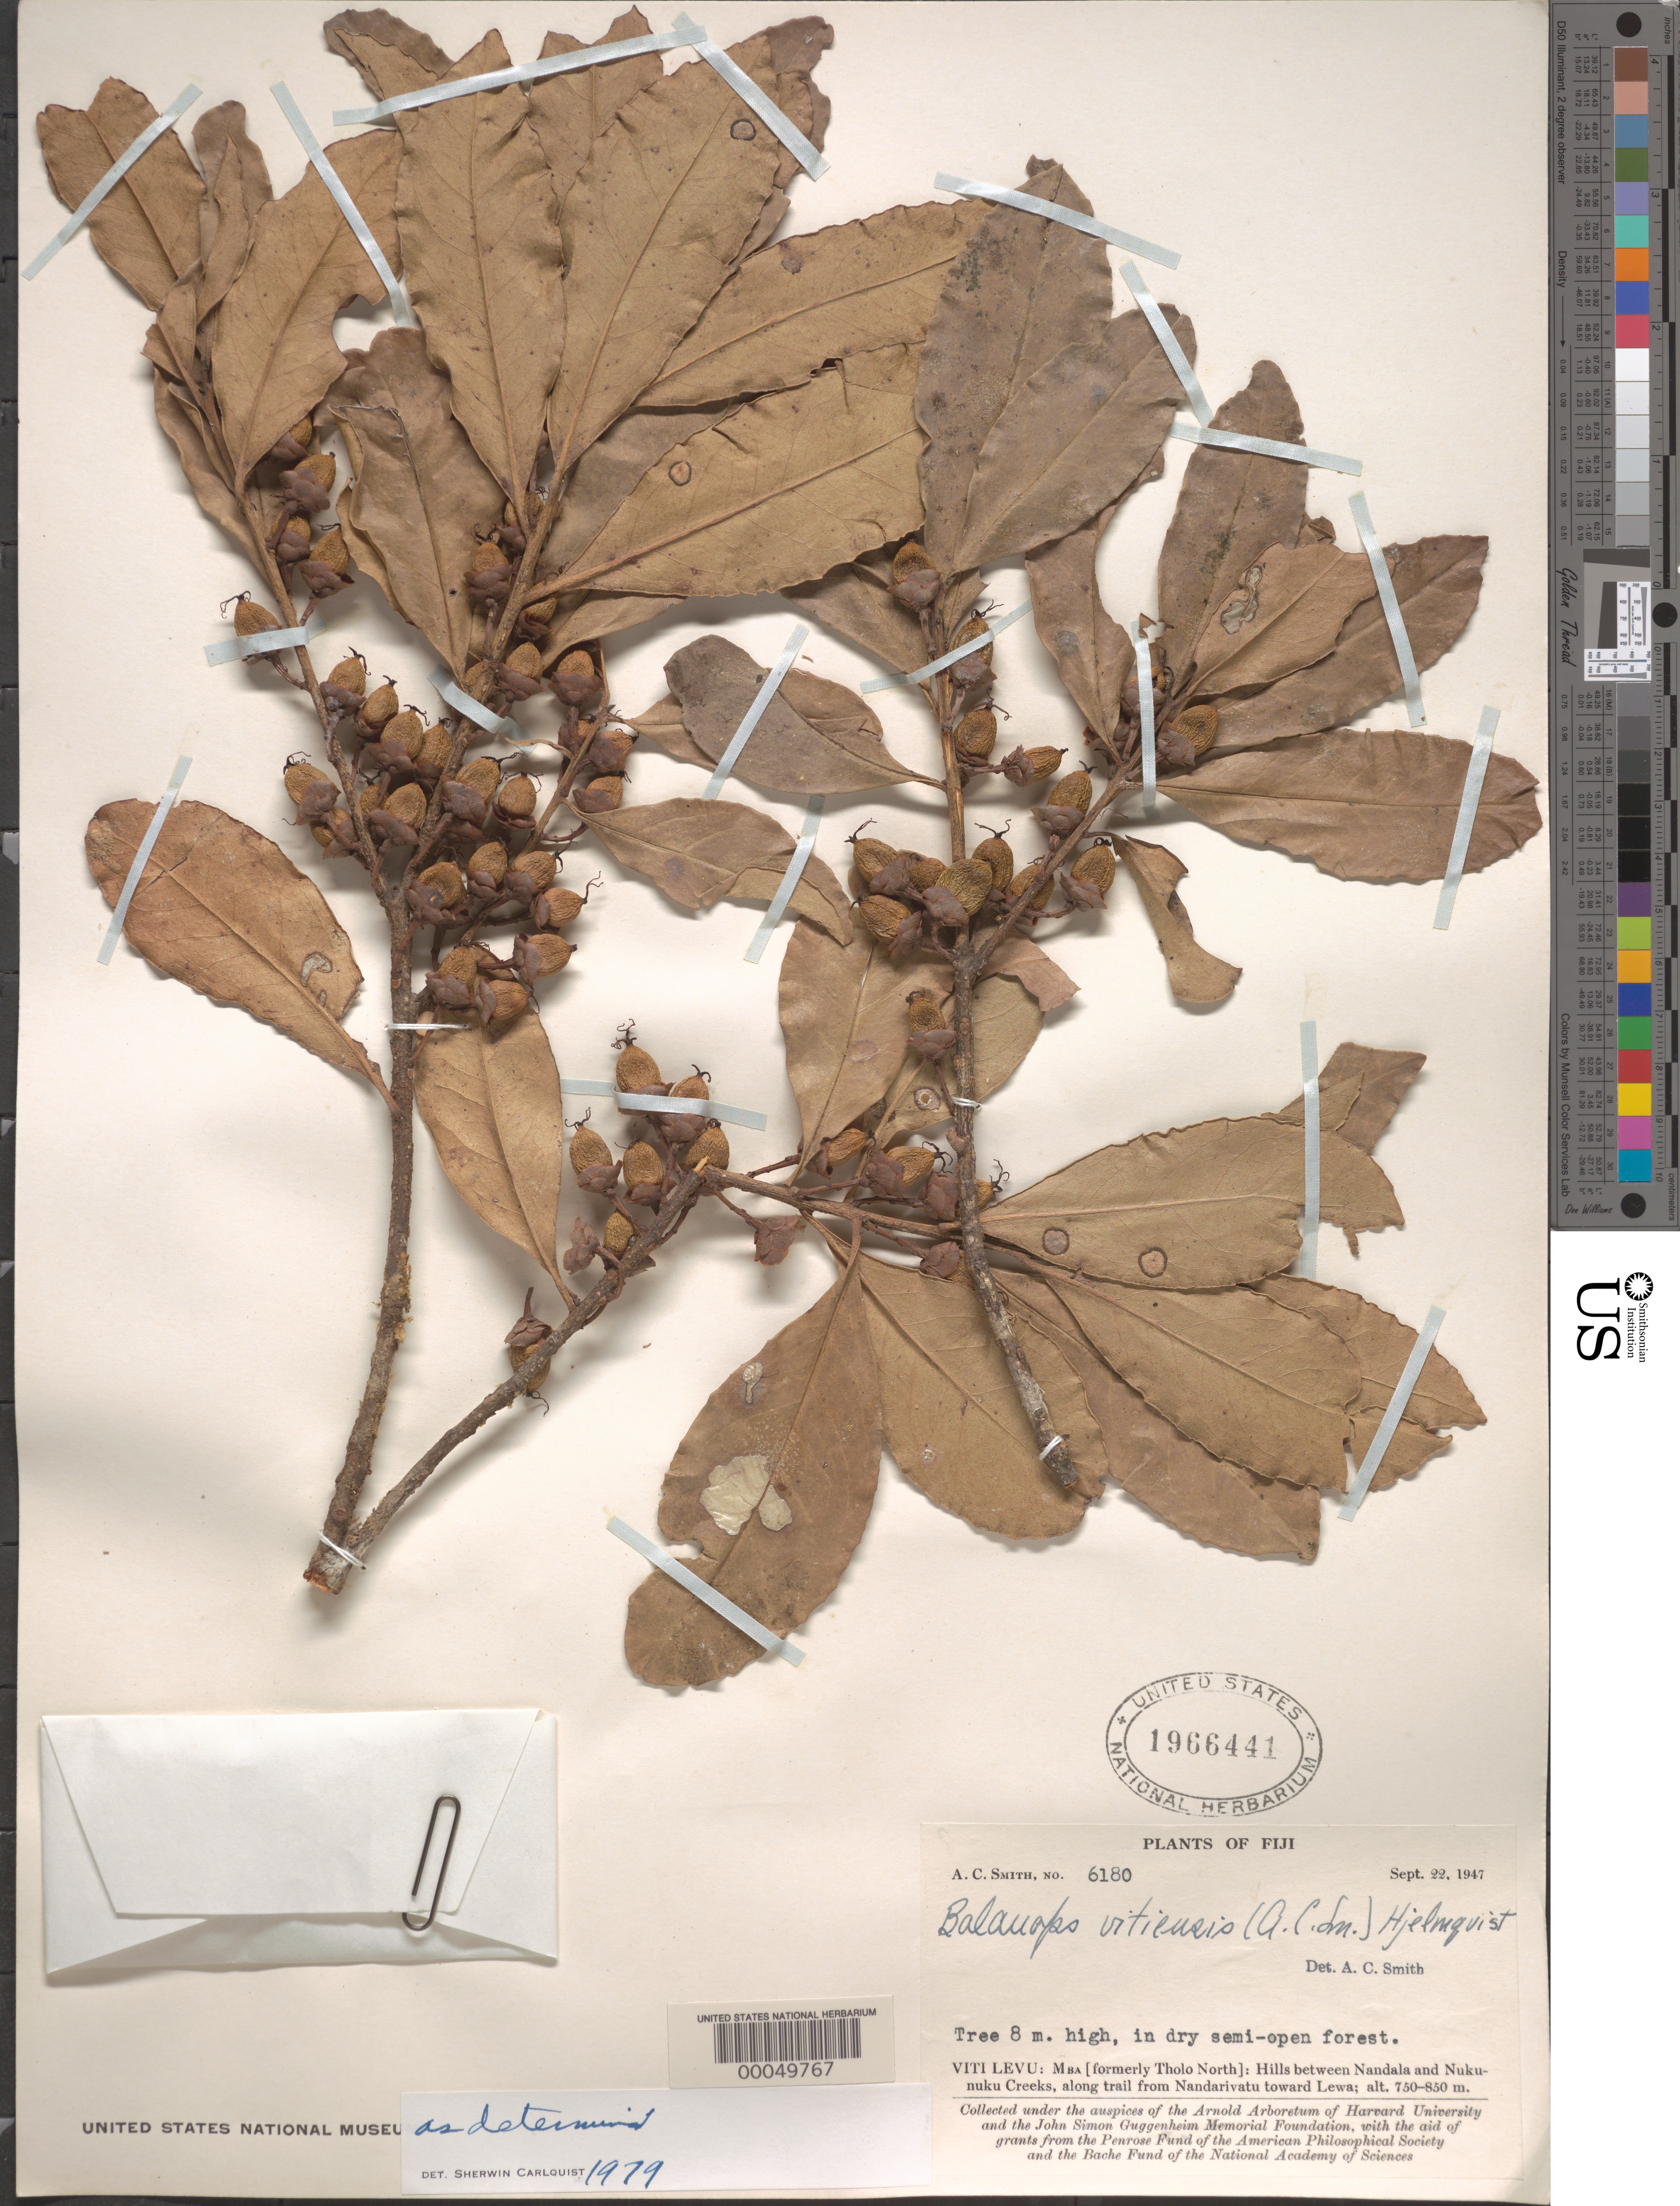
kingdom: Plantae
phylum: Tracheophyta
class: Magnoliopsida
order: Malpighiales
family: Balanopaceae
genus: Balanops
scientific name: Balanops vitiensis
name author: (A.C. Sm.) Hjelmq.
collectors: A. C. Smith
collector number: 6180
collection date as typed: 22 Sep 1947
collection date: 1947-09-22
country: Fiji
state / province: Western Division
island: Viti Levu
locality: Mba Prov. (formerly tholo north) : hills between nandala and nukunuku creeks, along trail from nandarivatu toward lewa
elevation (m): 750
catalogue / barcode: US 1966441